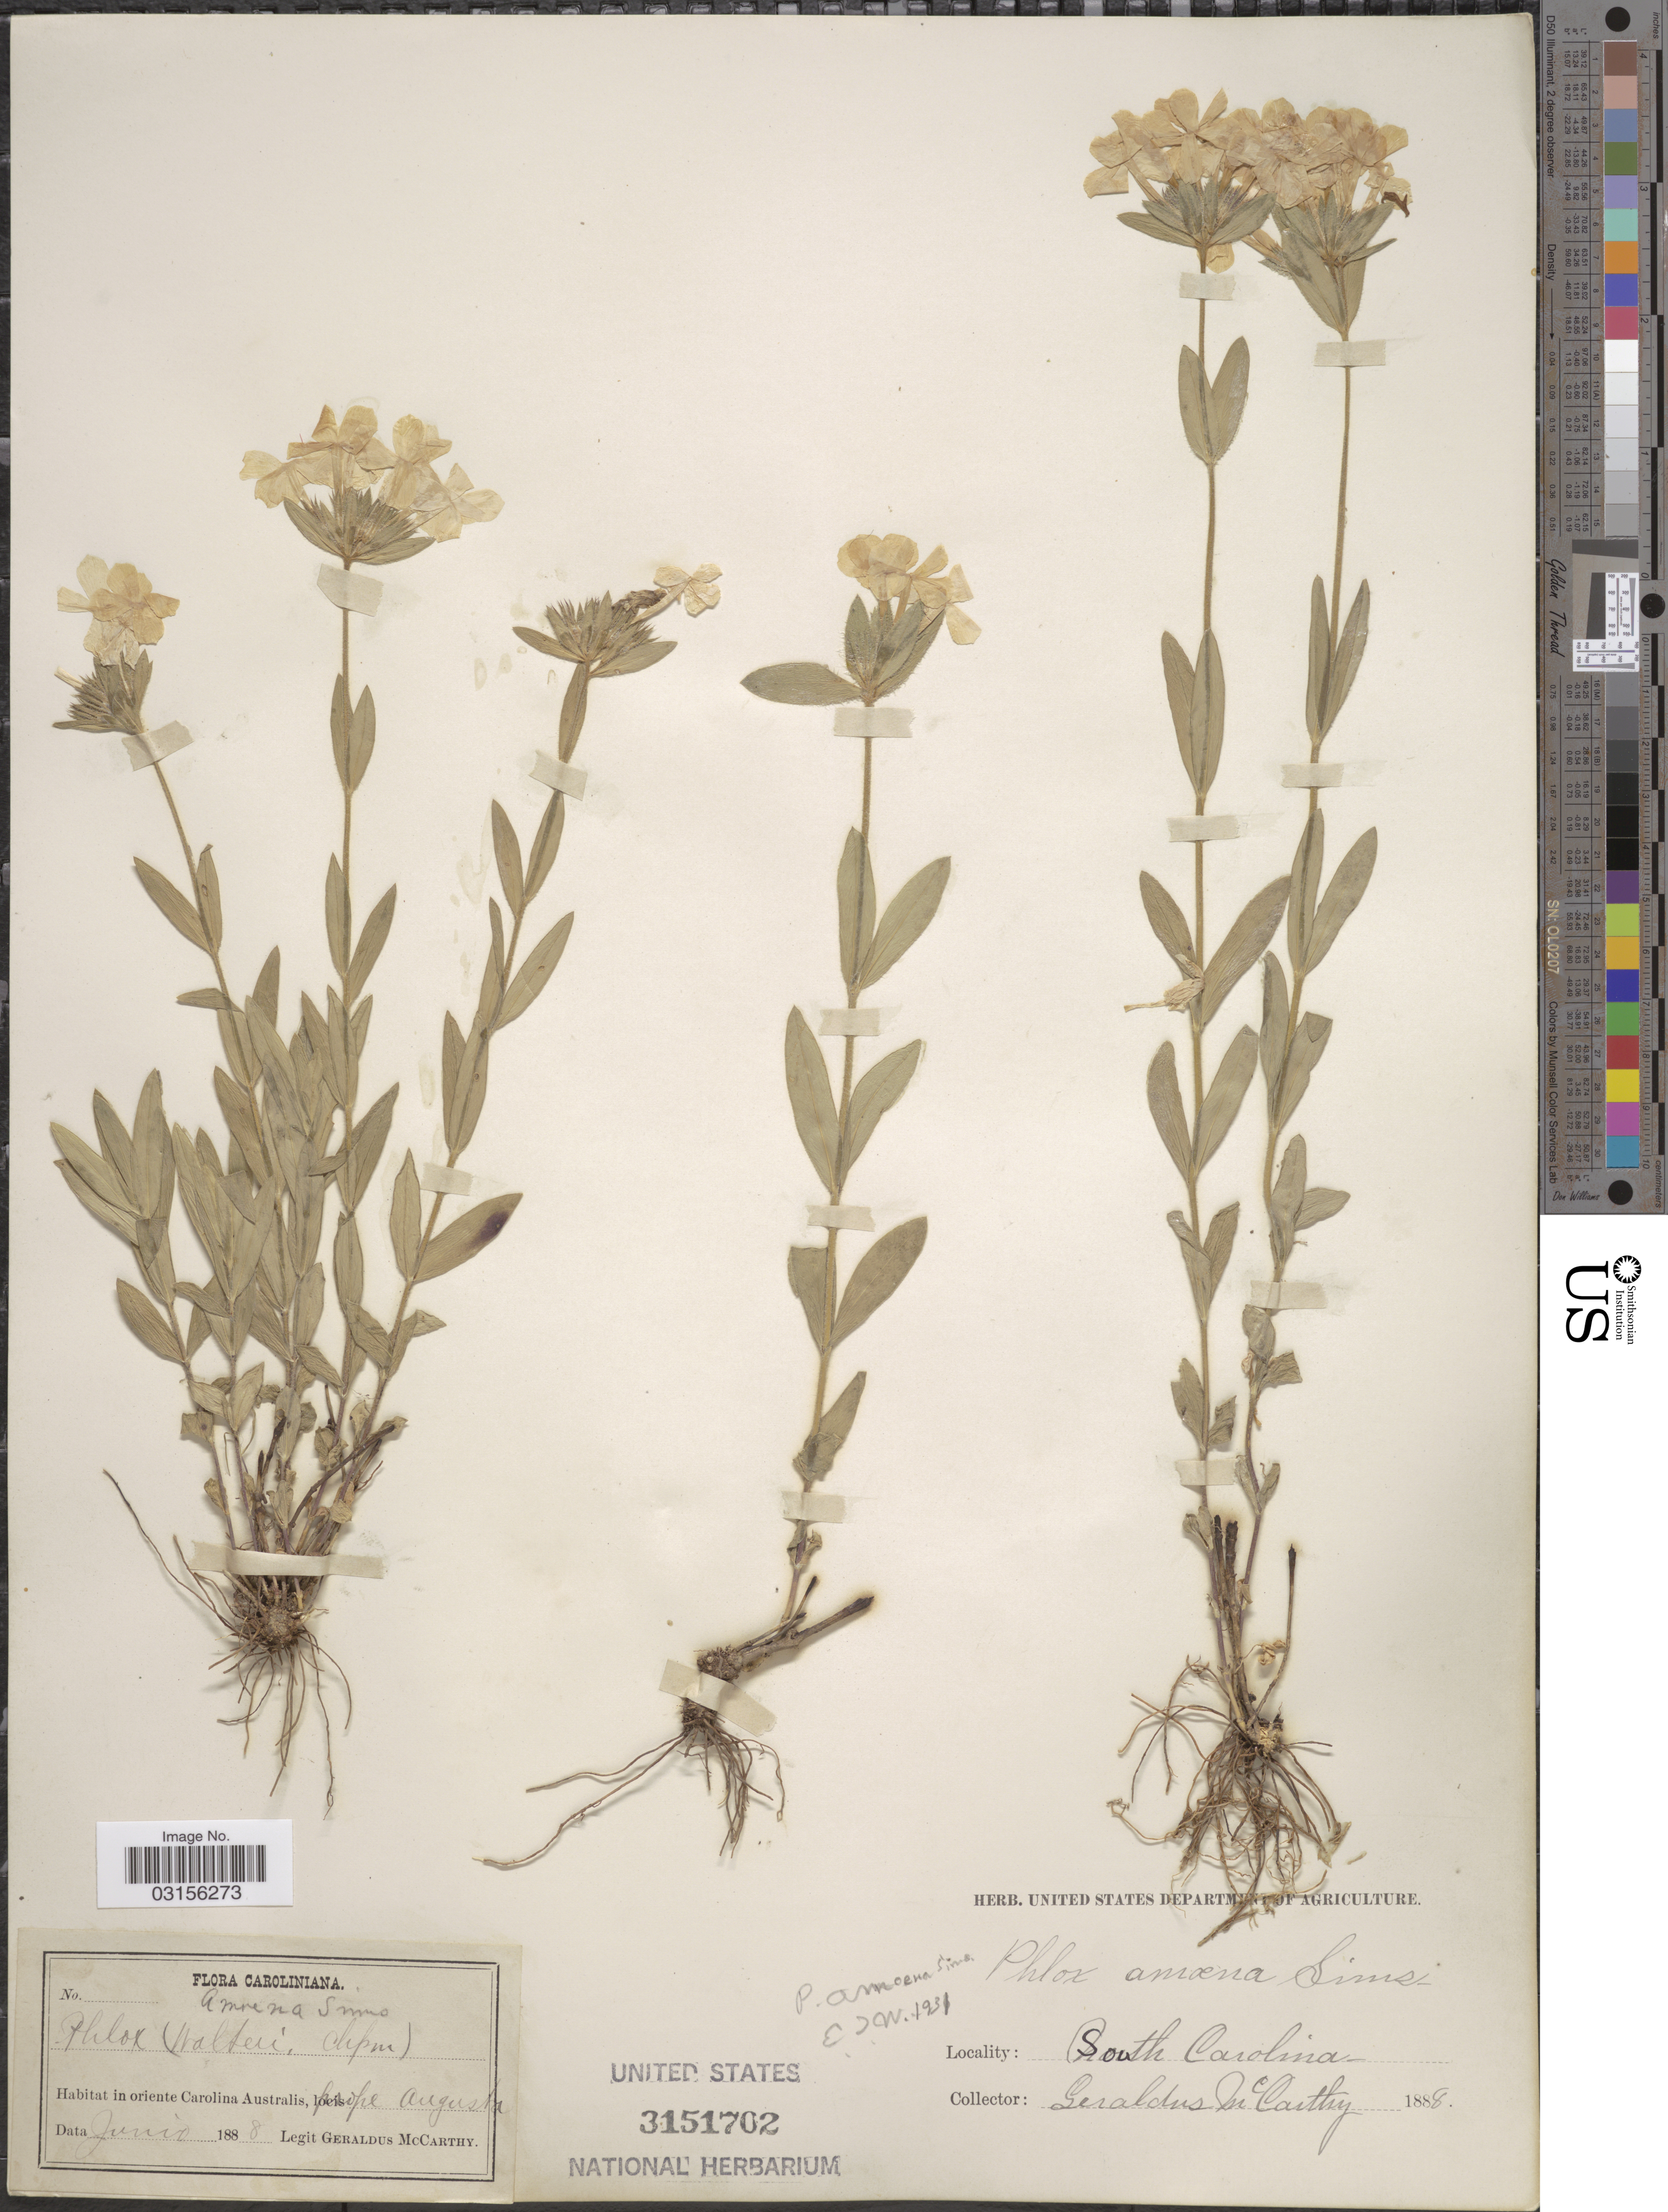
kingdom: Plantae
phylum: Tracheophyta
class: Magnoliopsida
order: Ericales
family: Polemoniaceae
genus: Phlox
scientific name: Phlox amoena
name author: Sims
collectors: M. McCarthy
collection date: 1888-06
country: United States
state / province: South Carolina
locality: In oriente Caroline Australis, prope Augusta.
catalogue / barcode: US 3151702